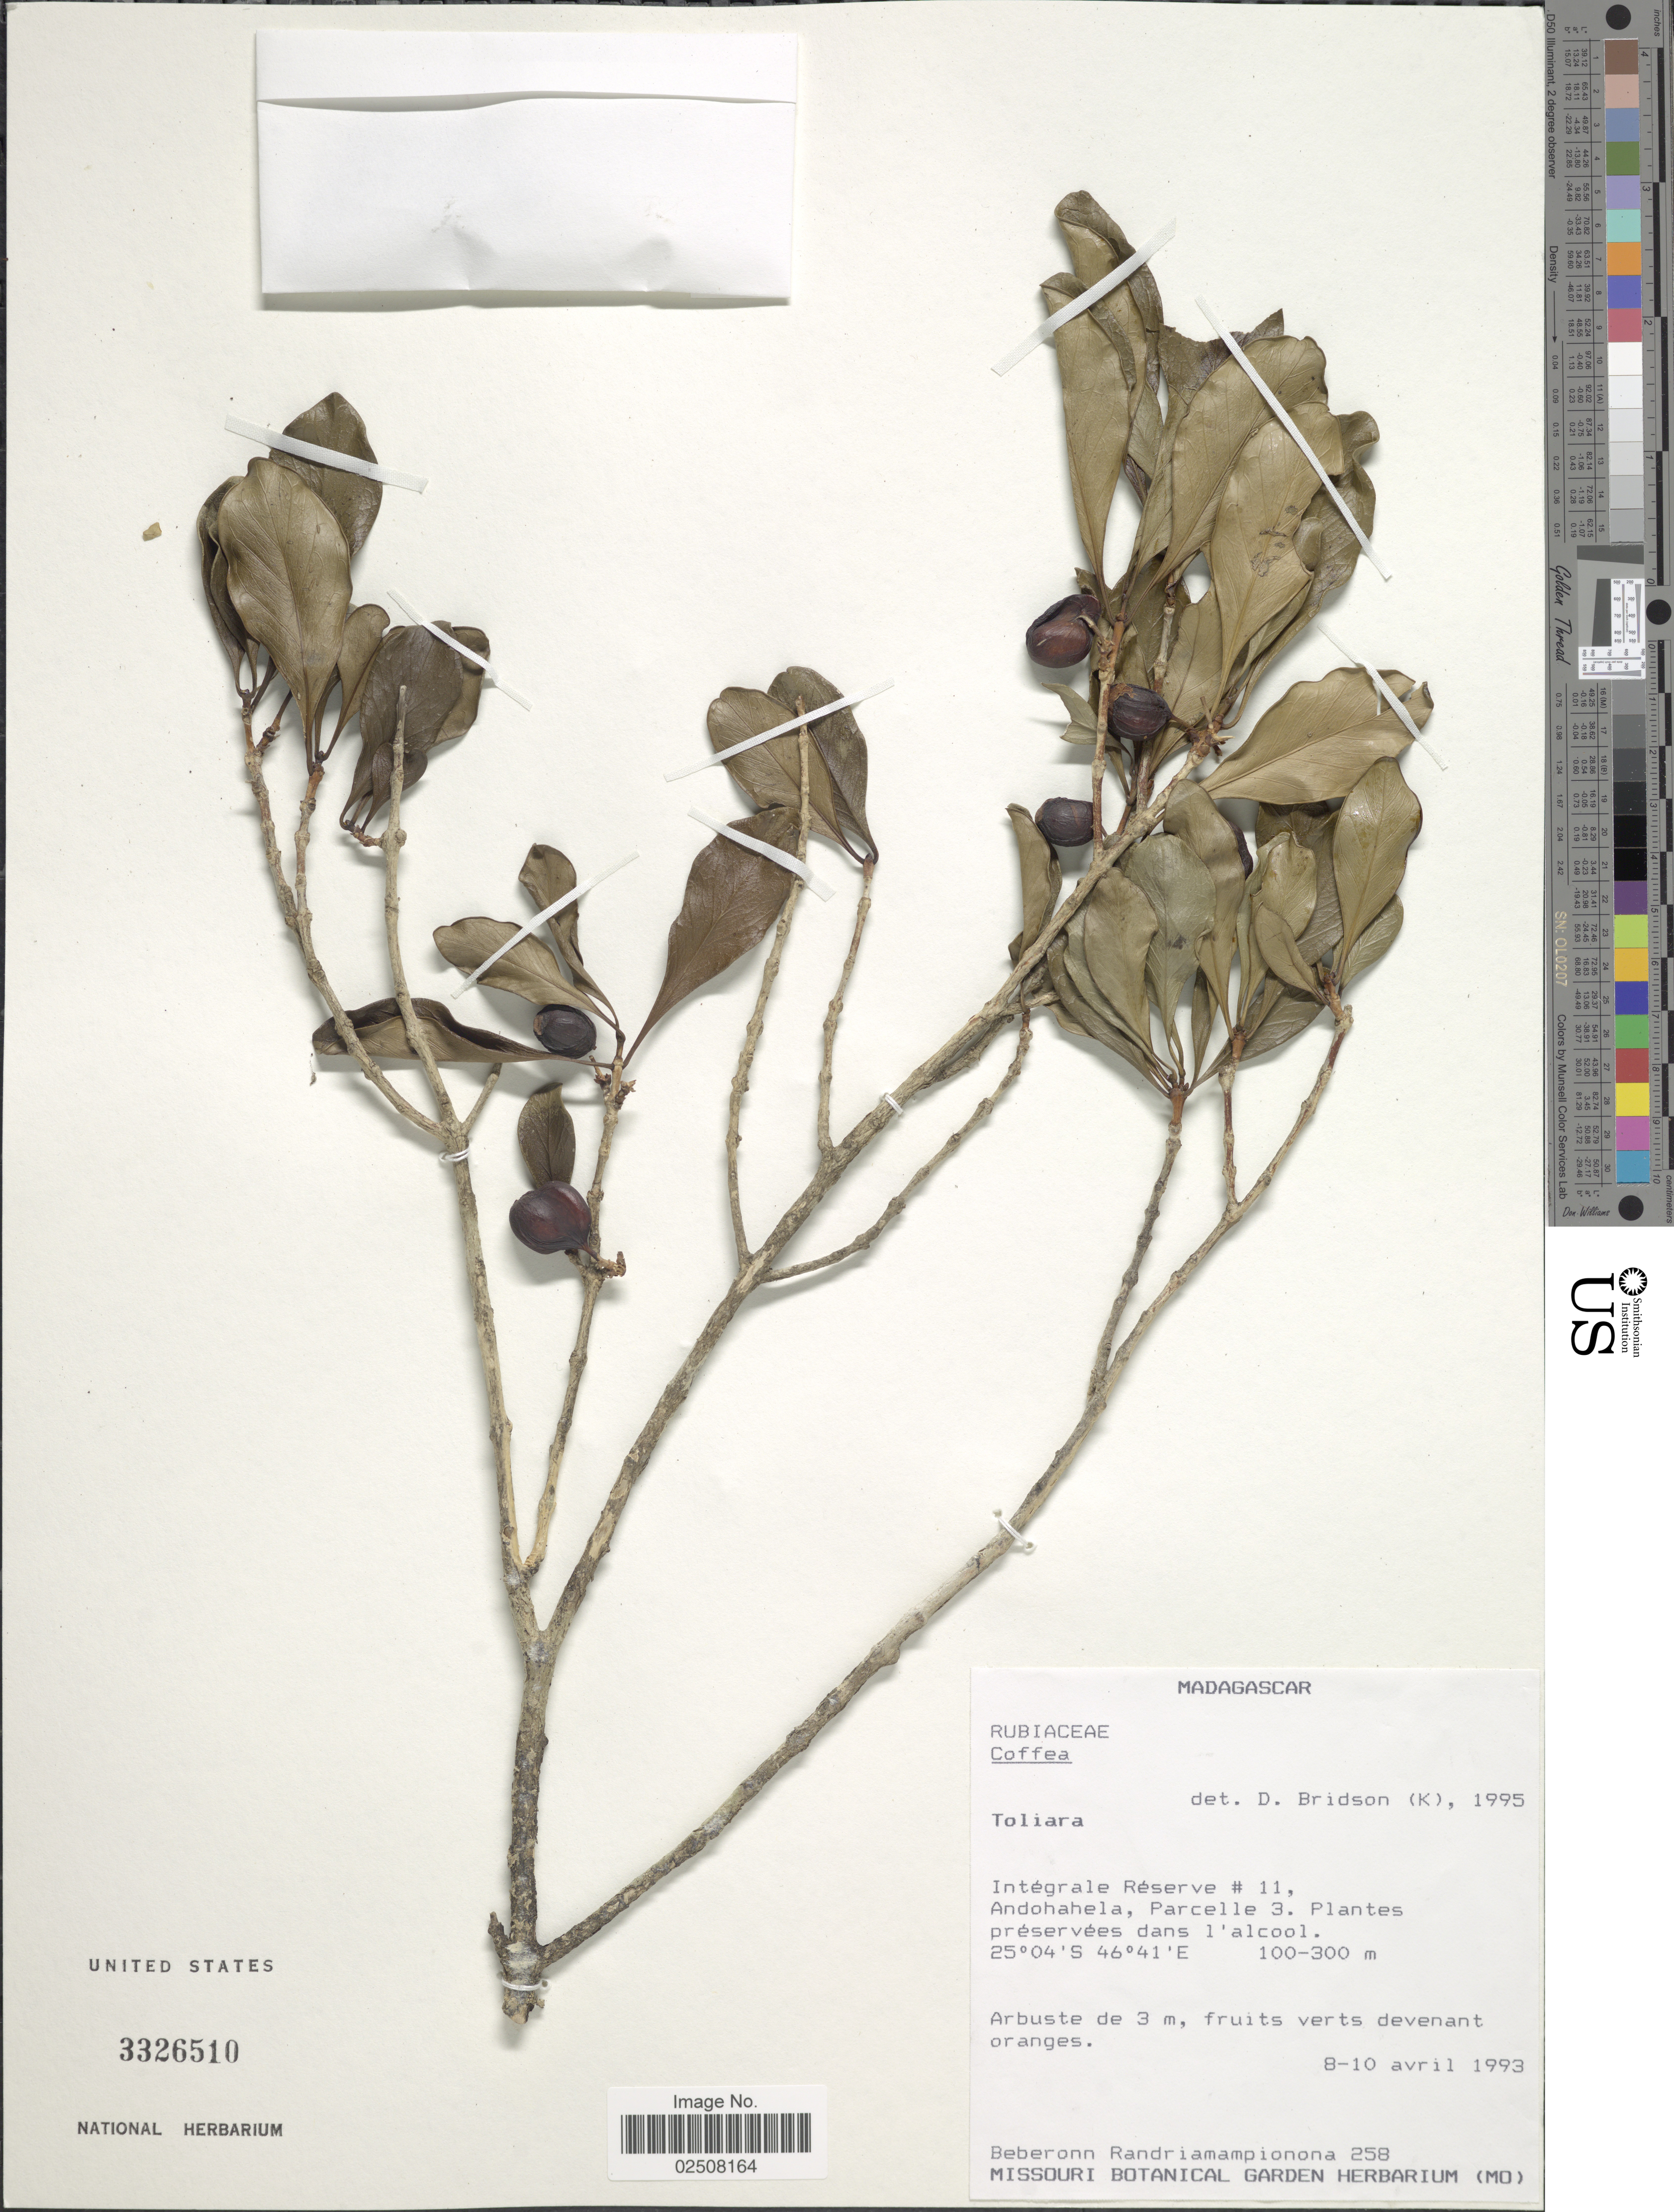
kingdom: Plantae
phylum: Tracheophyta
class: Magnoliopsida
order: Gentianales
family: Rubiaceae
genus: Coffea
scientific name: Coffea sp.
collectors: B. Randriamampionona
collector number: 258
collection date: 1993-04-08/1993-04-10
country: Madagascar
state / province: Anosy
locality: Intégrale Réserve # 11, Andohahela, Parcelle 3. Plantes préservées dans l'alcool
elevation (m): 100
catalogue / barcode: US 3326510